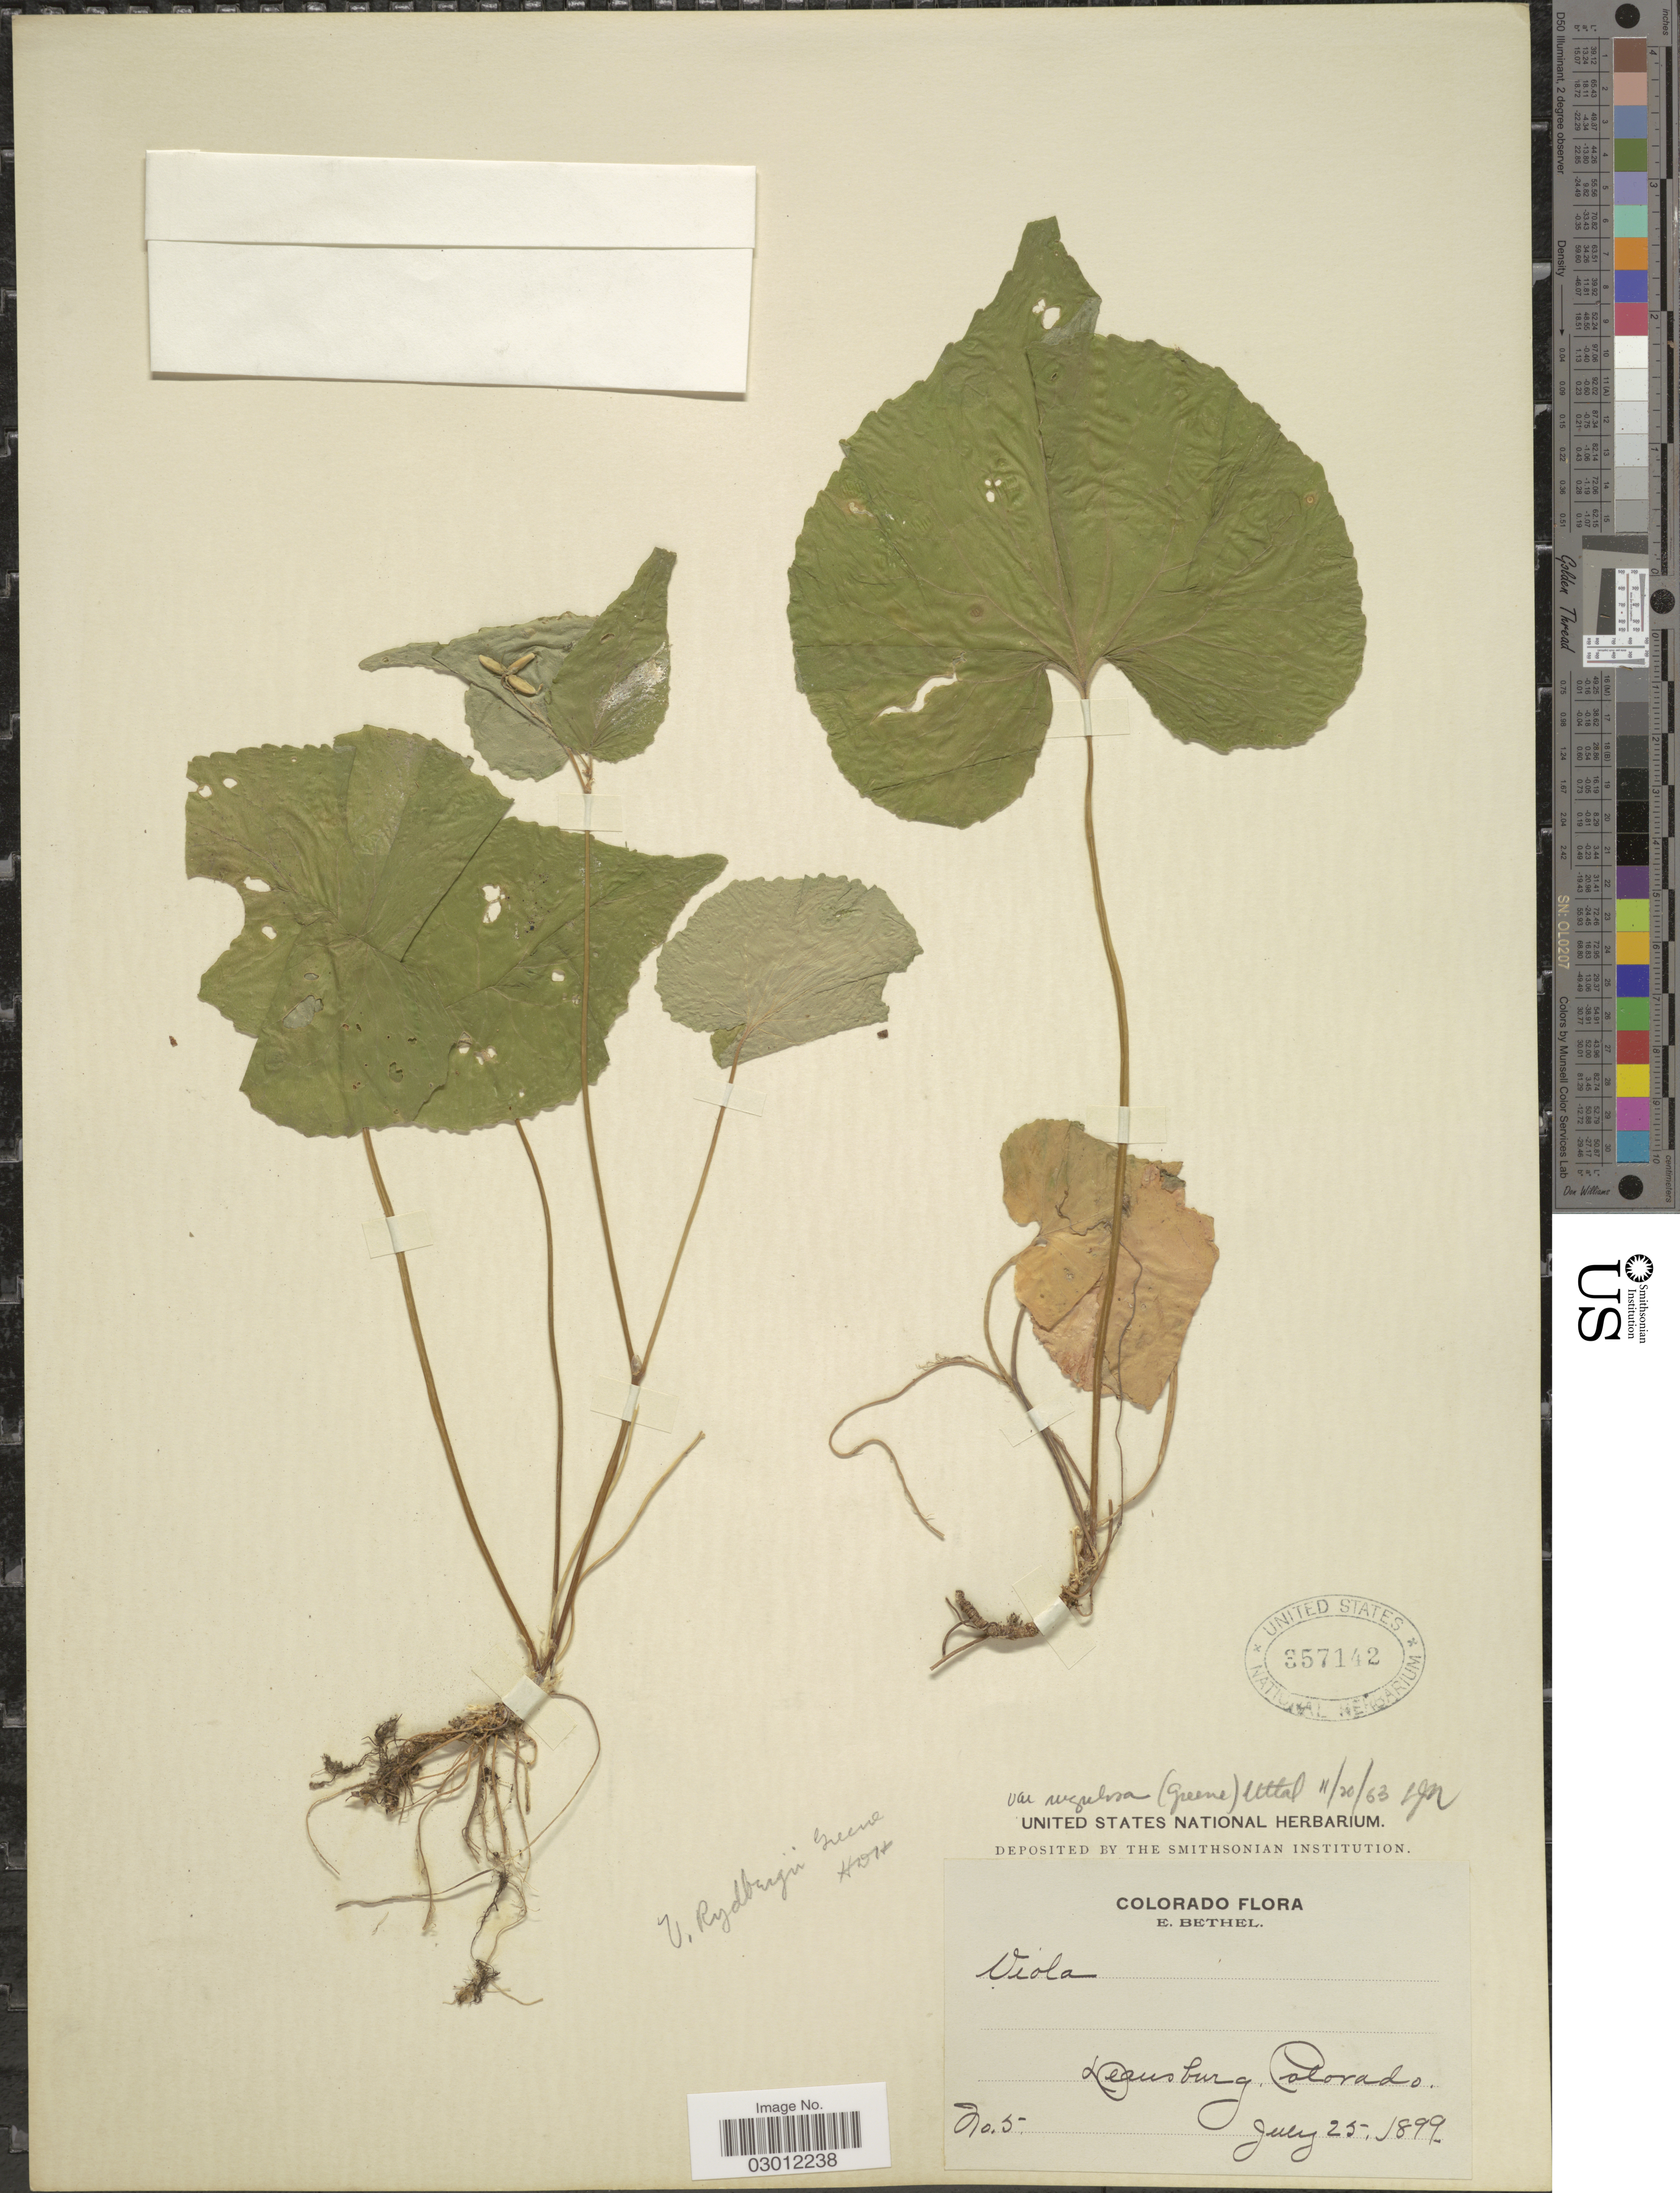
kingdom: Plantae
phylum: Tracheophyta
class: Magnoliopsida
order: Malpighiales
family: Violaceae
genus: Viola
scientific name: Viola canadensis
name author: L.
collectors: E. Bethel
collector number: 5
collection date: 1899-07-25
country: United States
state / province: Colorado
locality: Deansburg.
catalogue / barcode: US 357142